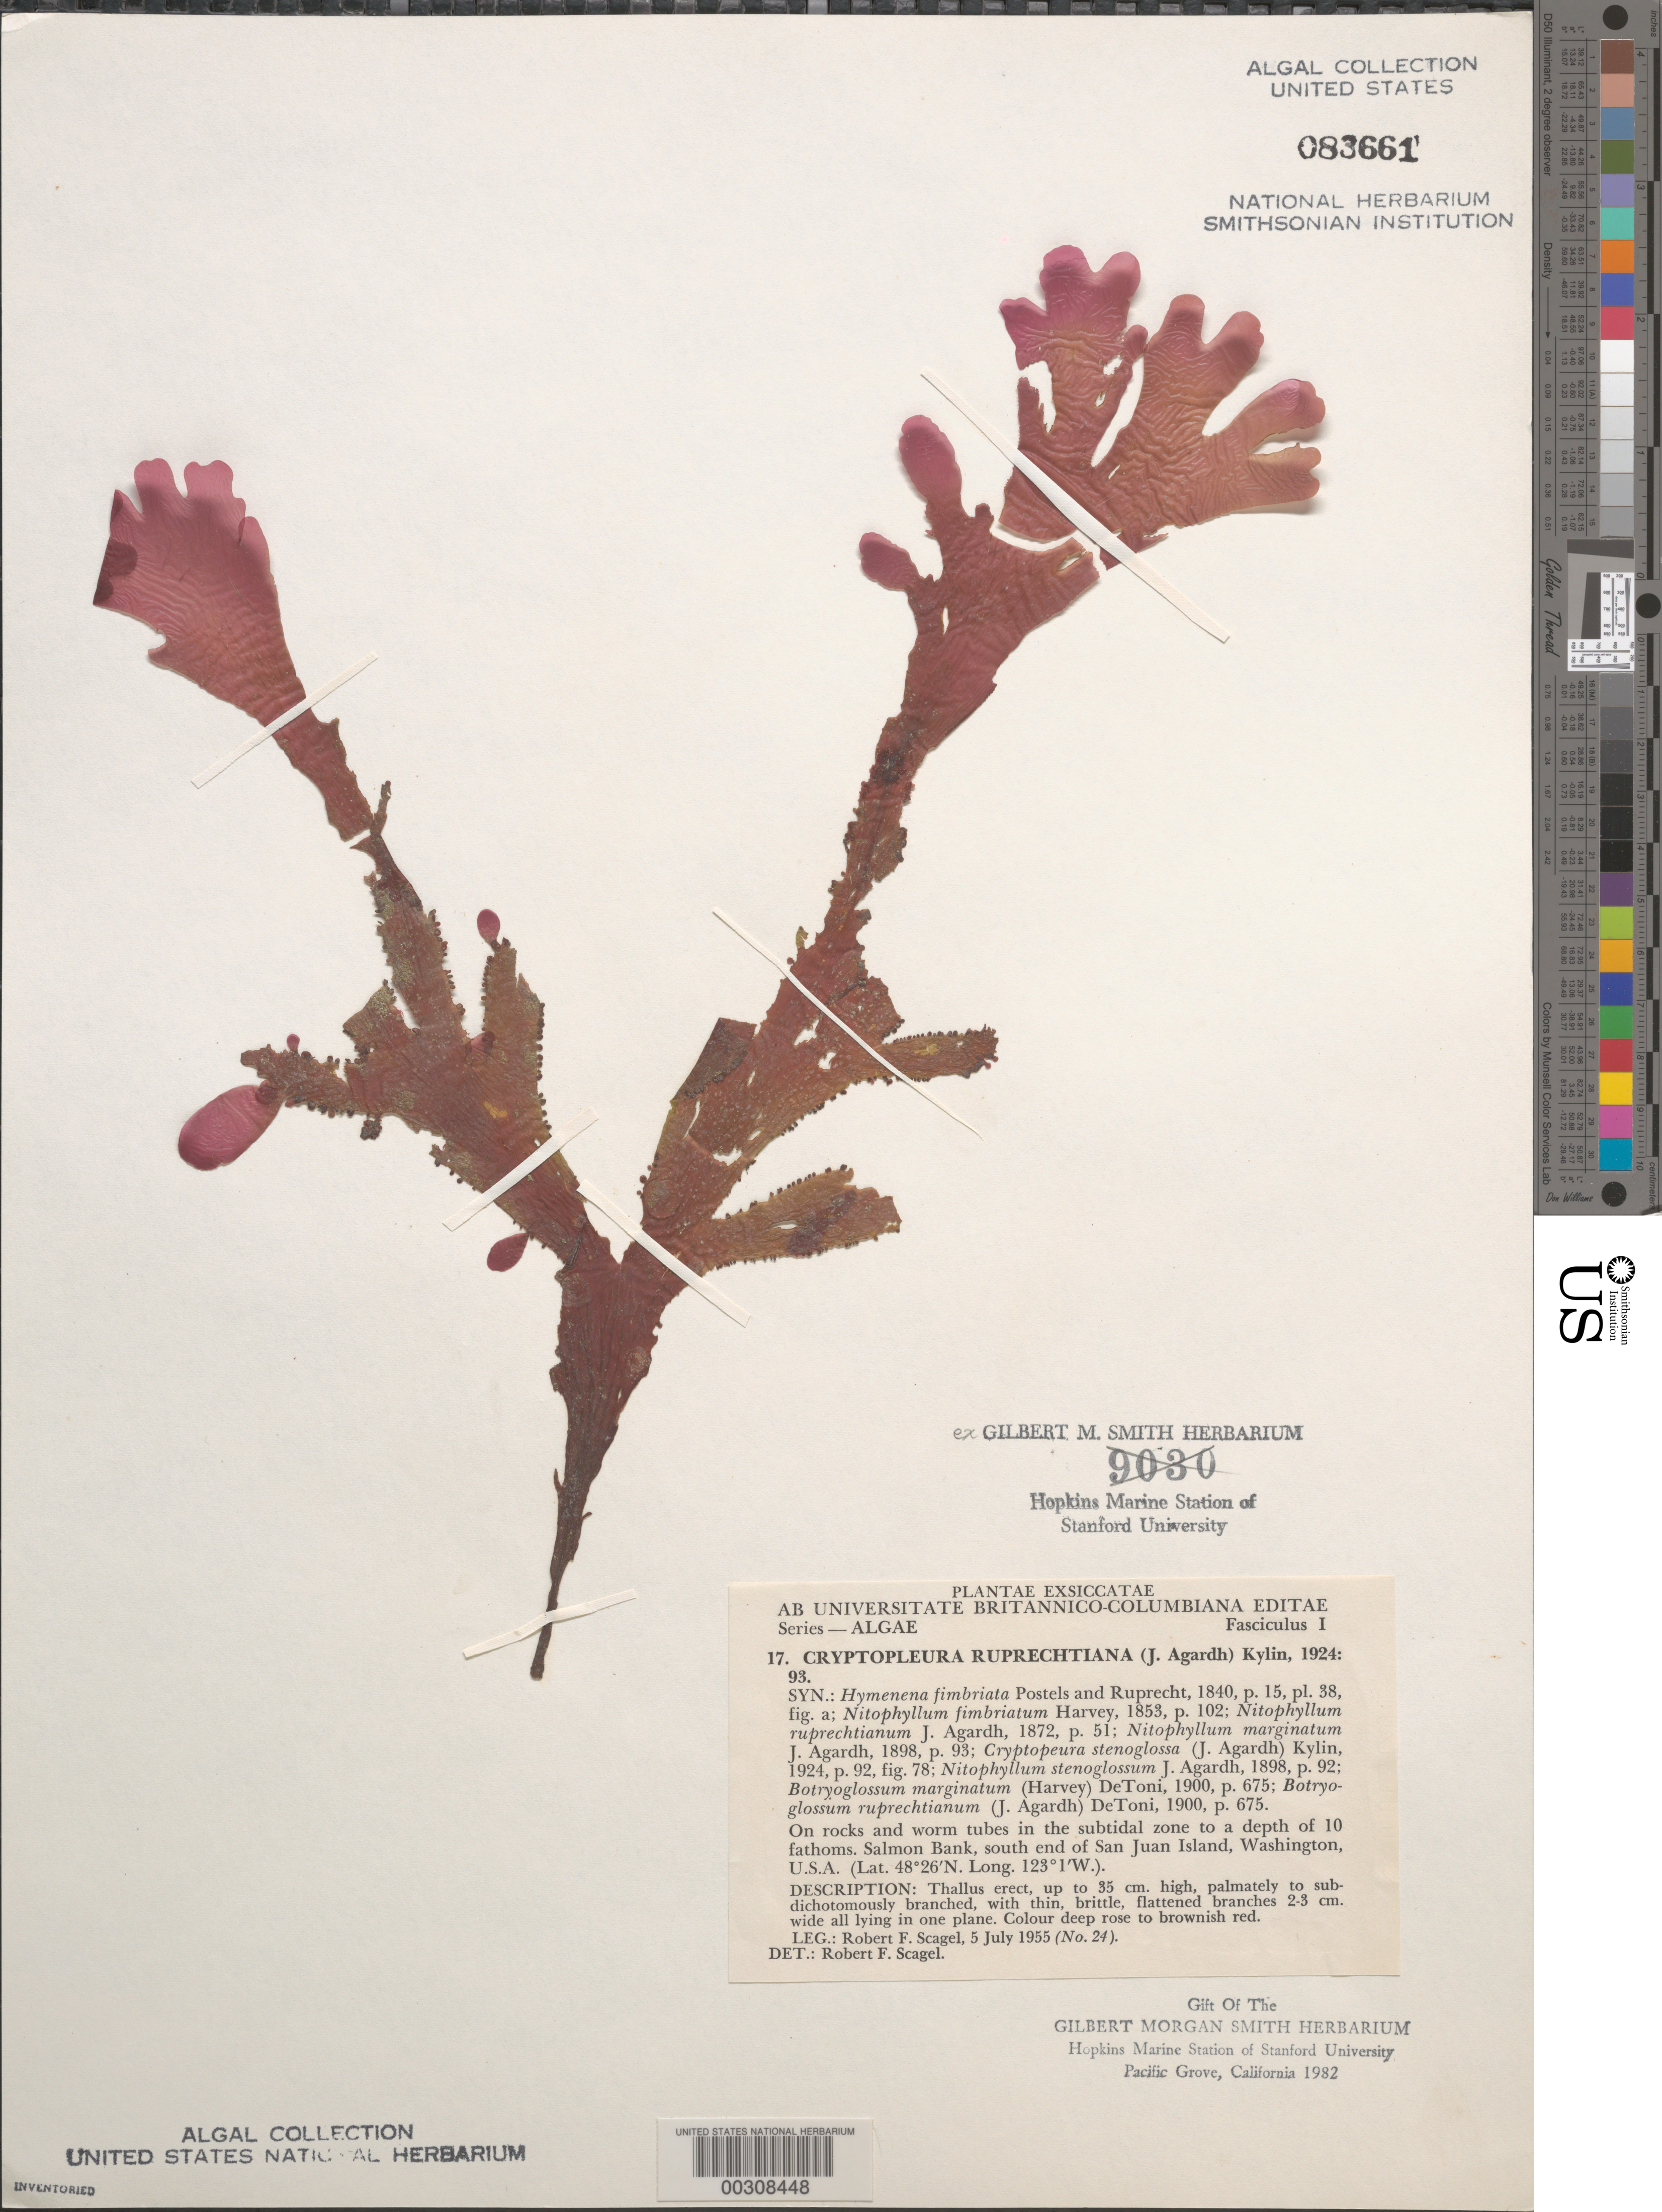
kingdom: Plantae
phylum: Rhodophyta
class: Florideophyceae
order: Ceramiales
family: Delesseriaceae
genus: Cryptopleura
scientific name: Cryptopleura ruprechtiana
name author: (J. Agardh) Kylin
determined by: Scagel, R. F.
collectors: R. F. Scagel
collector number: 24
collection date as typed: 05 Jul 1955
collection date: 1955-07-05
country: United States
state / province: Washington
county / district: San Juan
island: San Juan Island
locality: Salmon Bank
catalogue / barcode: US 83661